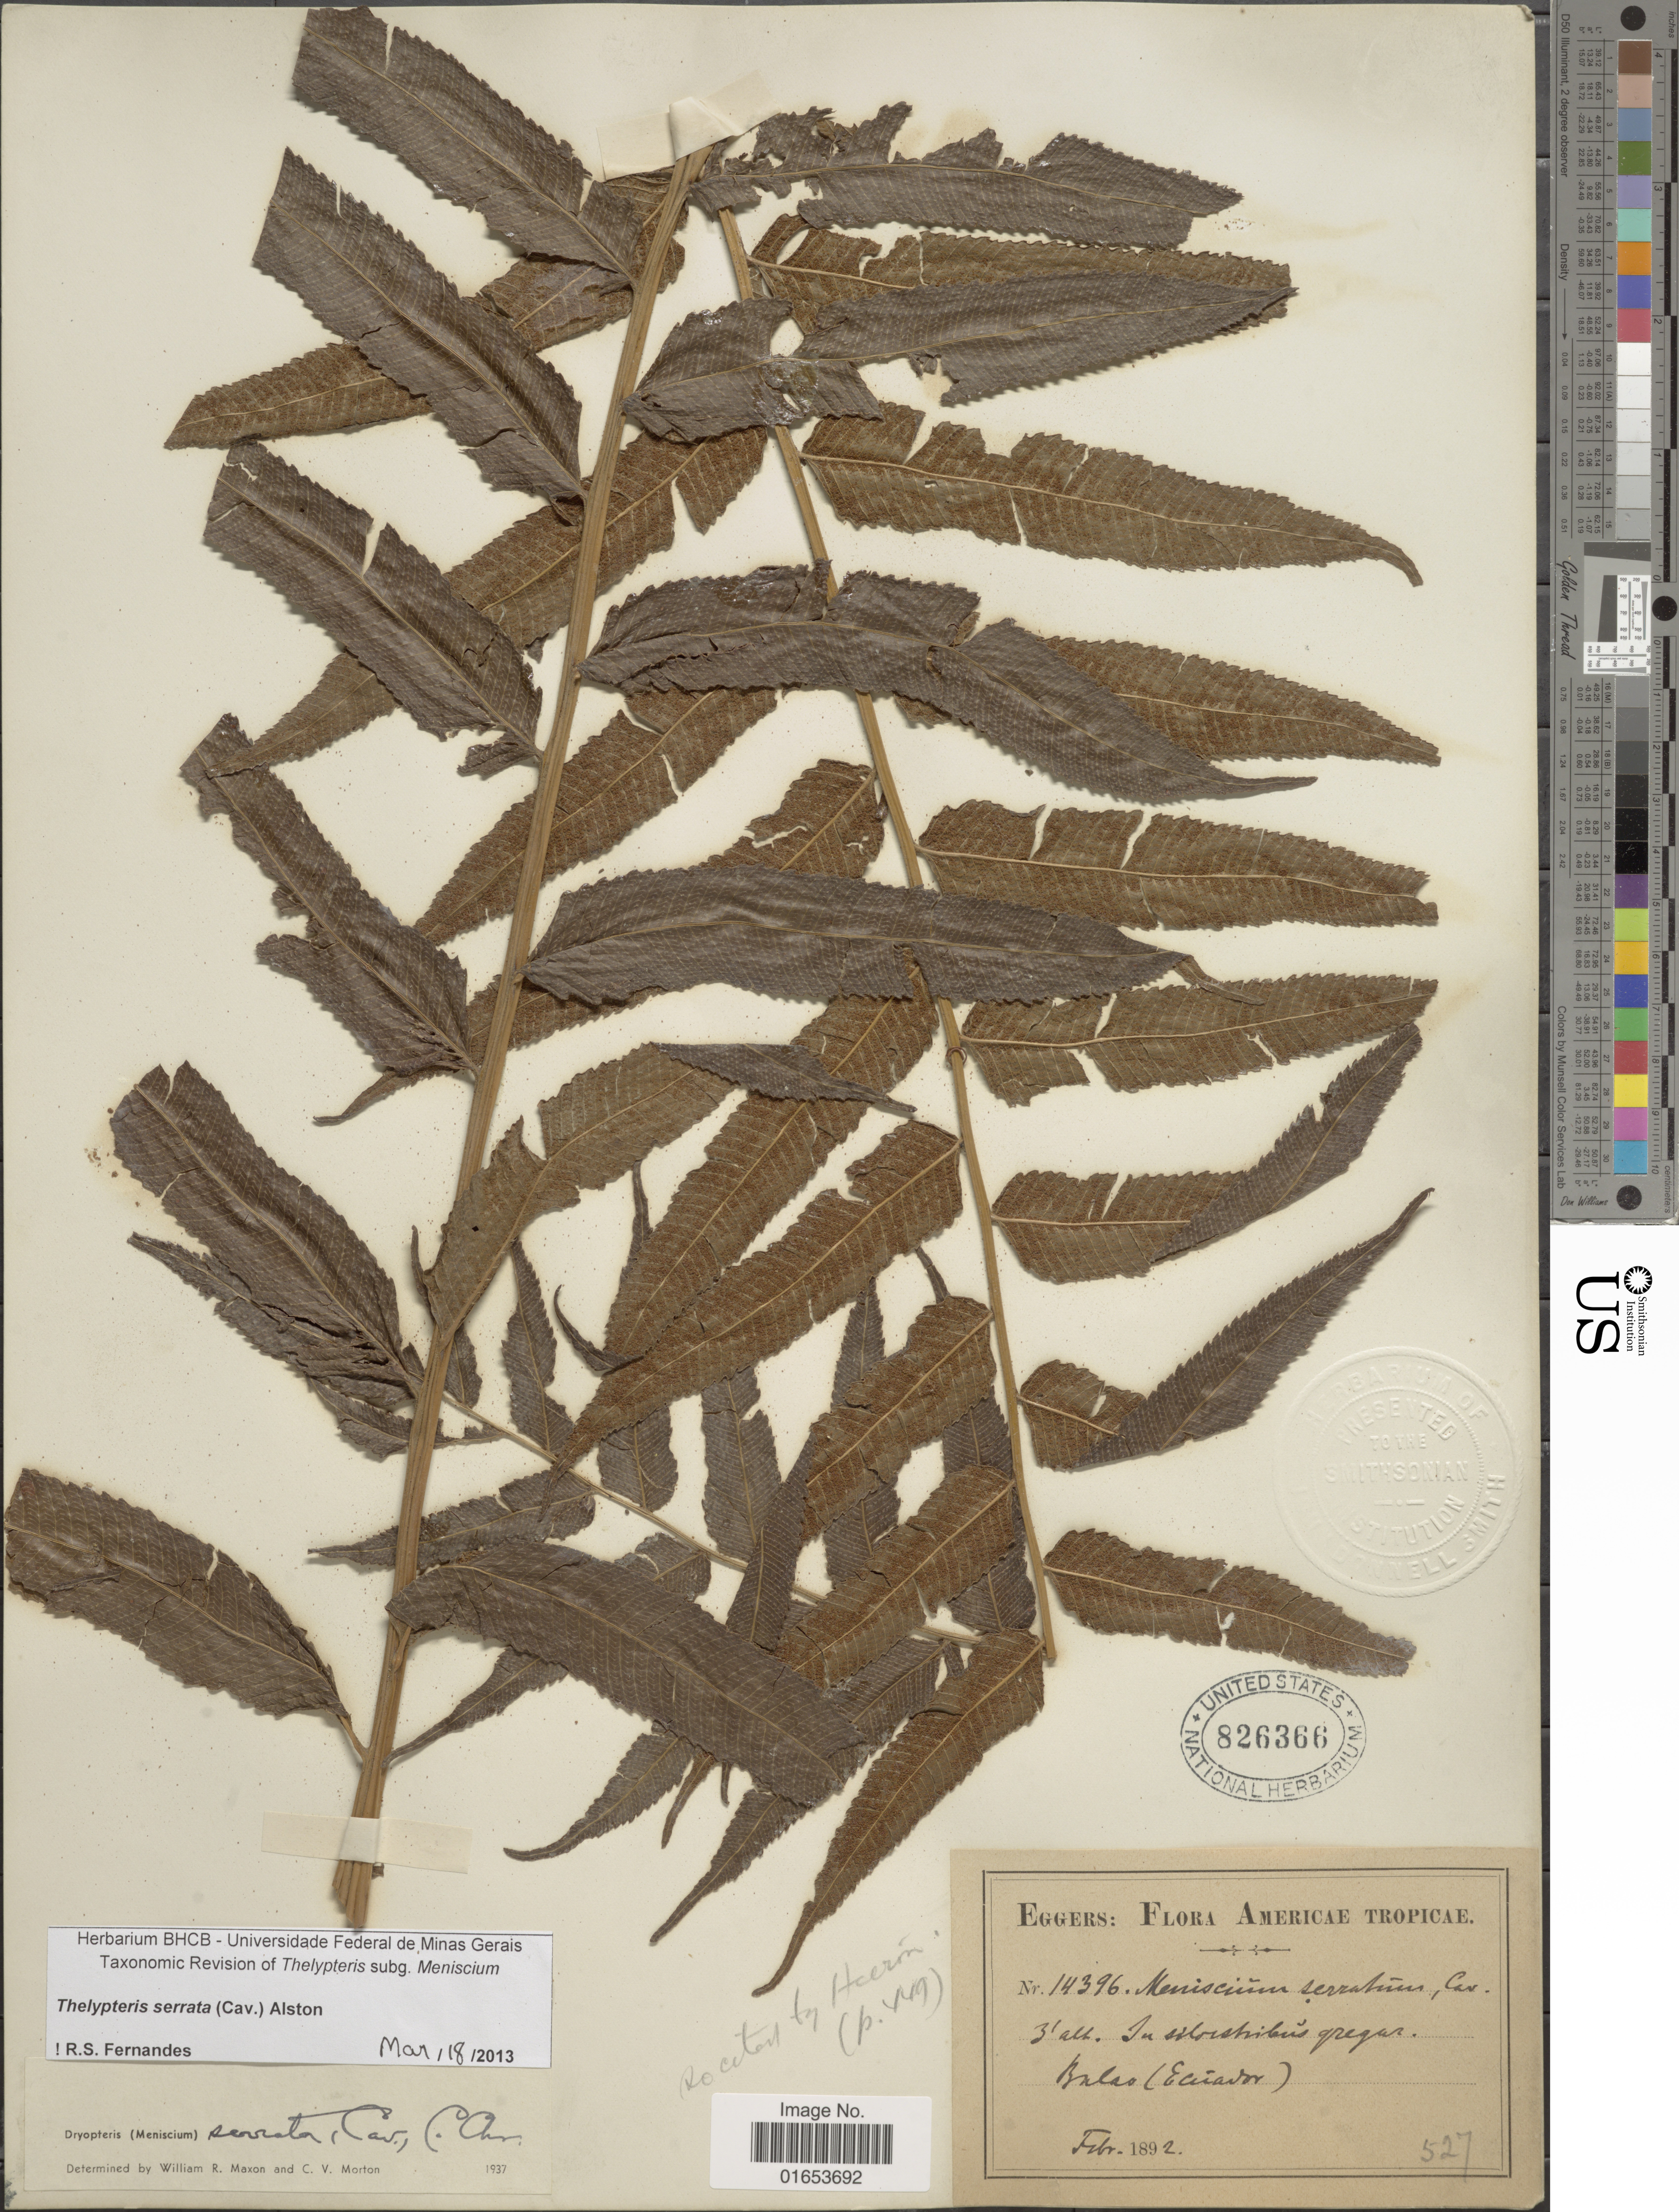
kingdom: Plantae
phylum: Tracheophyta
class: Polypodiopsida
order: Polypodiales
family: Thelypteridaceae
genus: Meniscium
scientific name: Meniscium serratum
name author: Cav.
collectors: -. Eggers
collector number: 14396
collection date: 1892-02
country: Ecuador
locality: Americae Tropicae. Balao.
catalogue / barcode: US 826366